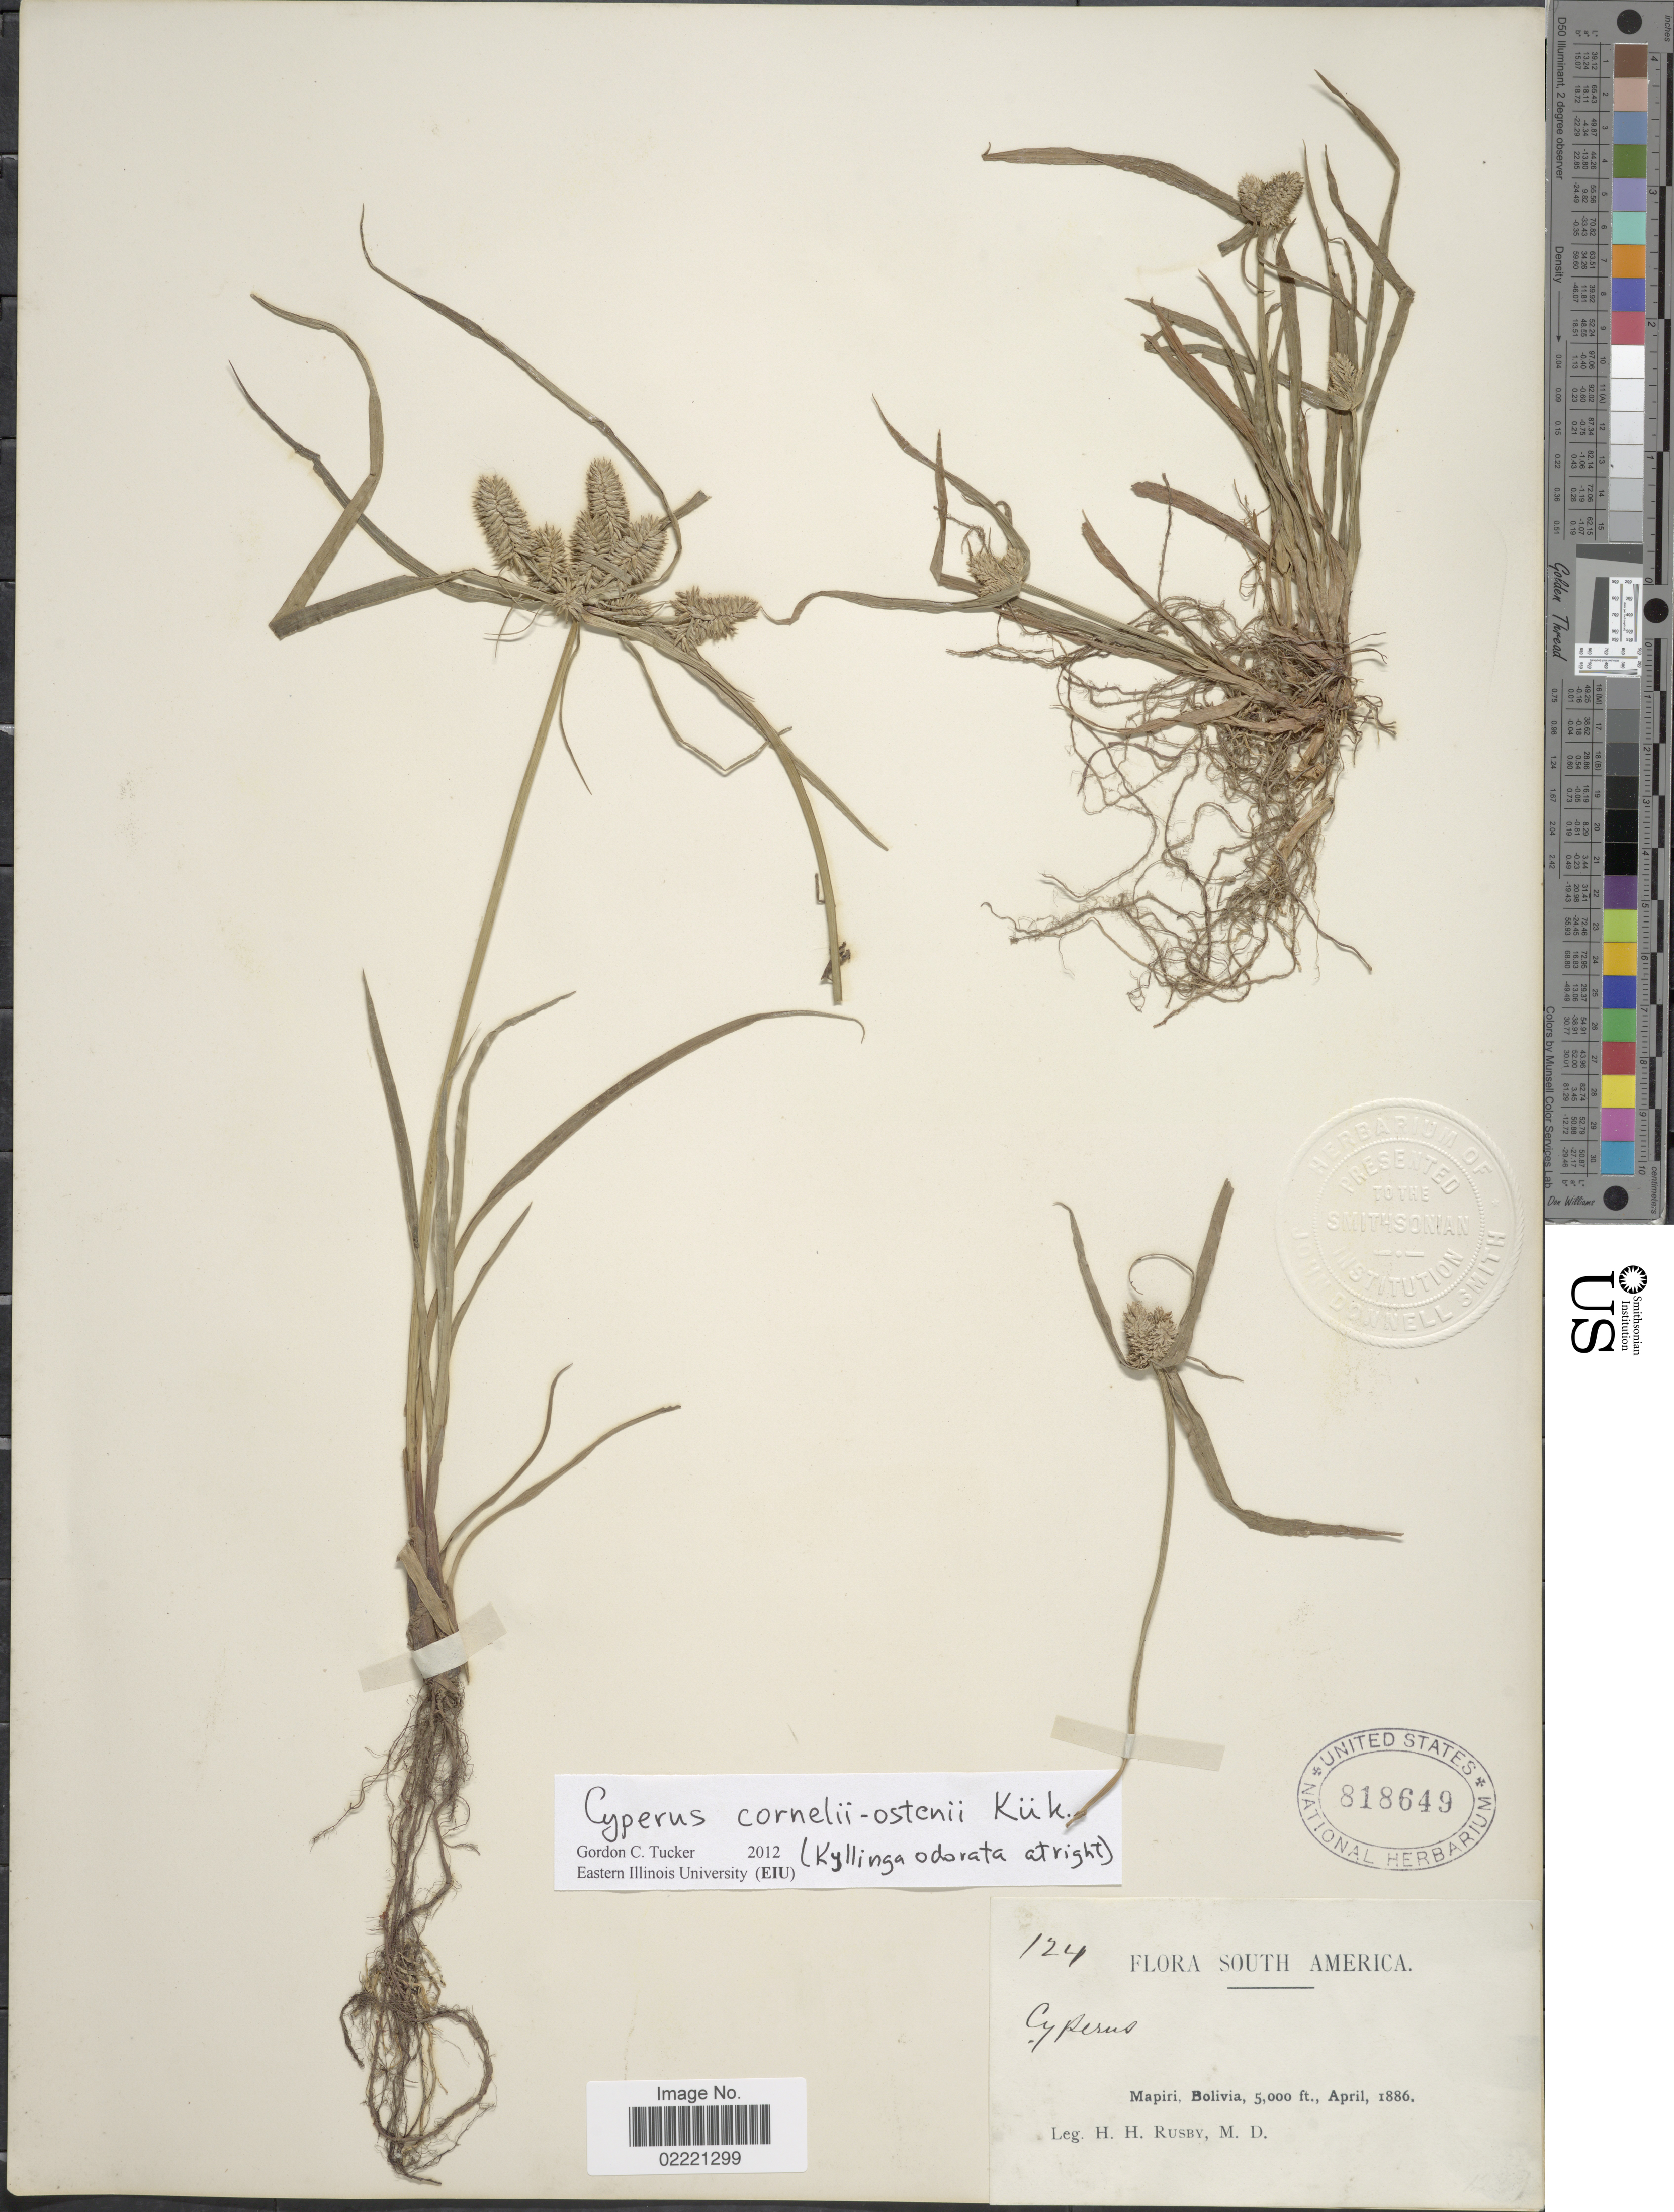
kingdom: Plantae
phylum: Tracheophyta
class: Liliopsida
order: Poales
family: Cyperaceae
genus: Cyperus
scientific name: Cyperus cornelii-ostenii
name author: Kük.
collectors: H. H. Rusby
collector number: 124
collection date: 1886-04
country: Bolivia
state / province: La Páz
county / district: Larecaja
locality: Mapiri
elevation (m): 1524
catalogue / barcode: US 818649